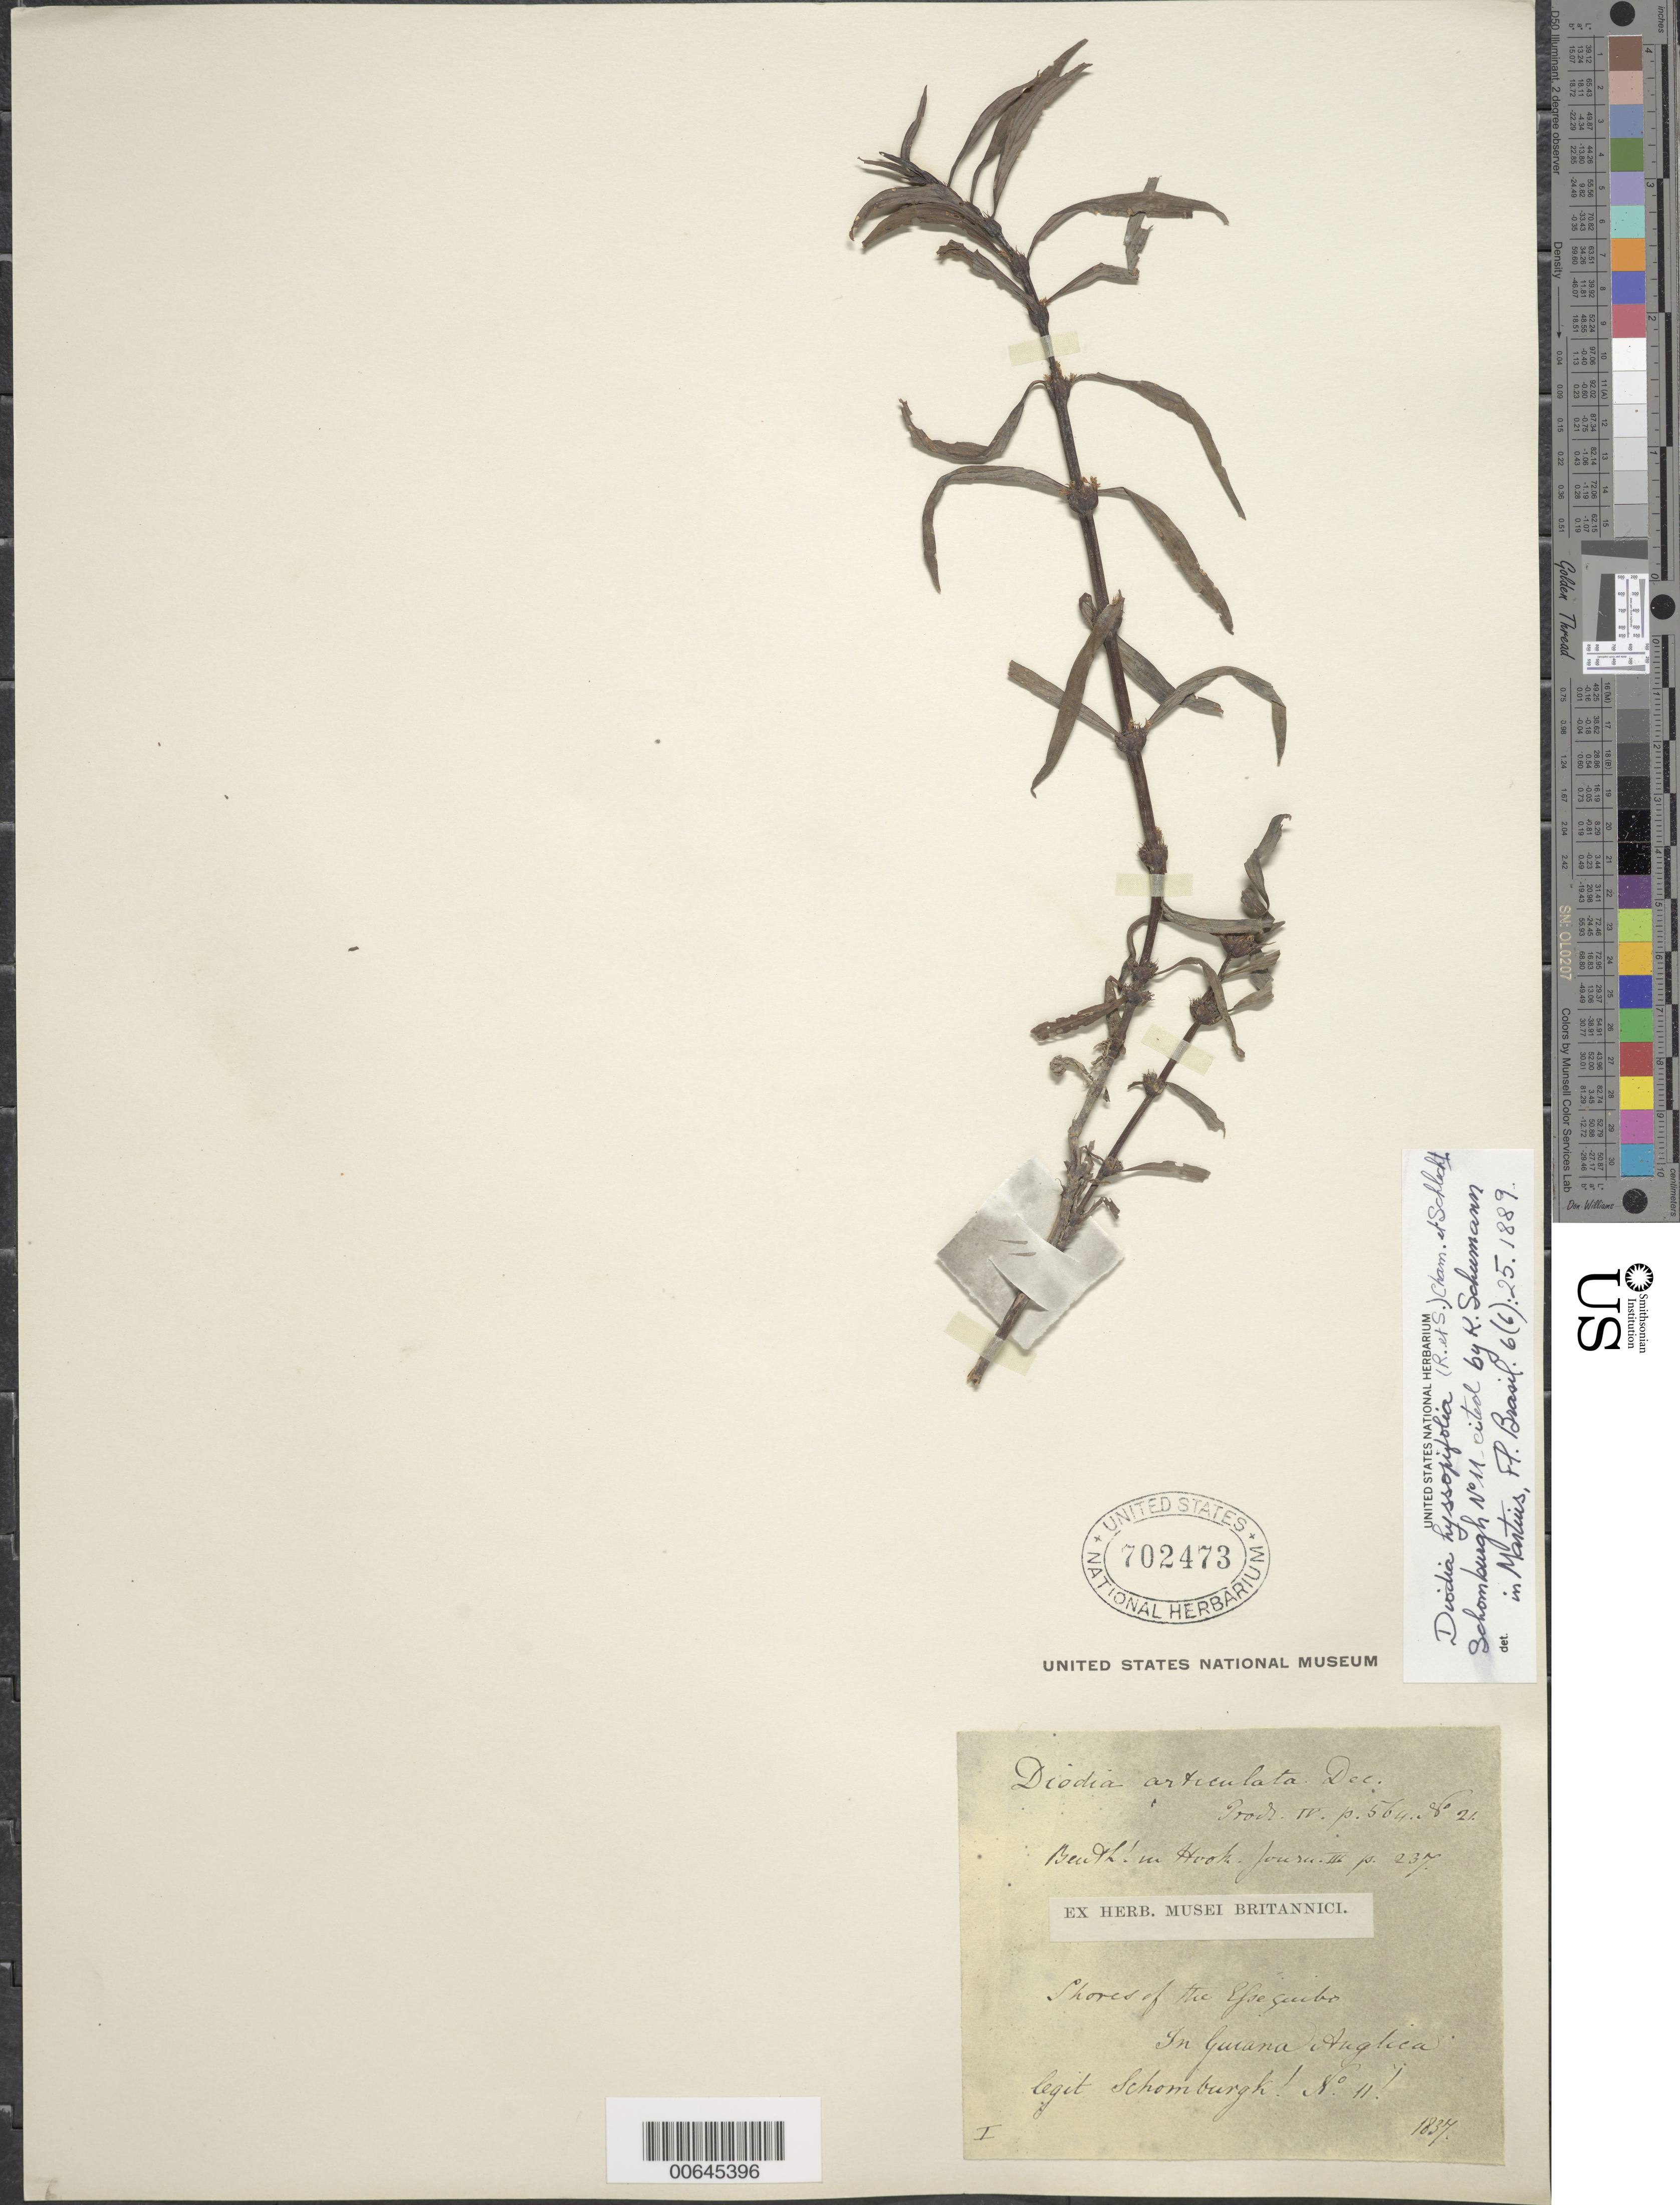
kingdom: Plantae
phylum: Tracheophyta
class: Magnoliopsida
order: Gentianales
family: Rubiaceae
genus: Diodia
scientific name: Diodia hyssopifolia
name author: (Willd. ex Roem. & Schult.) Cham. & Schltdl.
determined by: Schumann, K. M.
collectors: R. H. Schomburgk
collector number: I 11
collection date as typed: January 1837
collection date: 1837-01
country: Guyana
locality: Essequibo R.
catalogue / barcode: US 702473